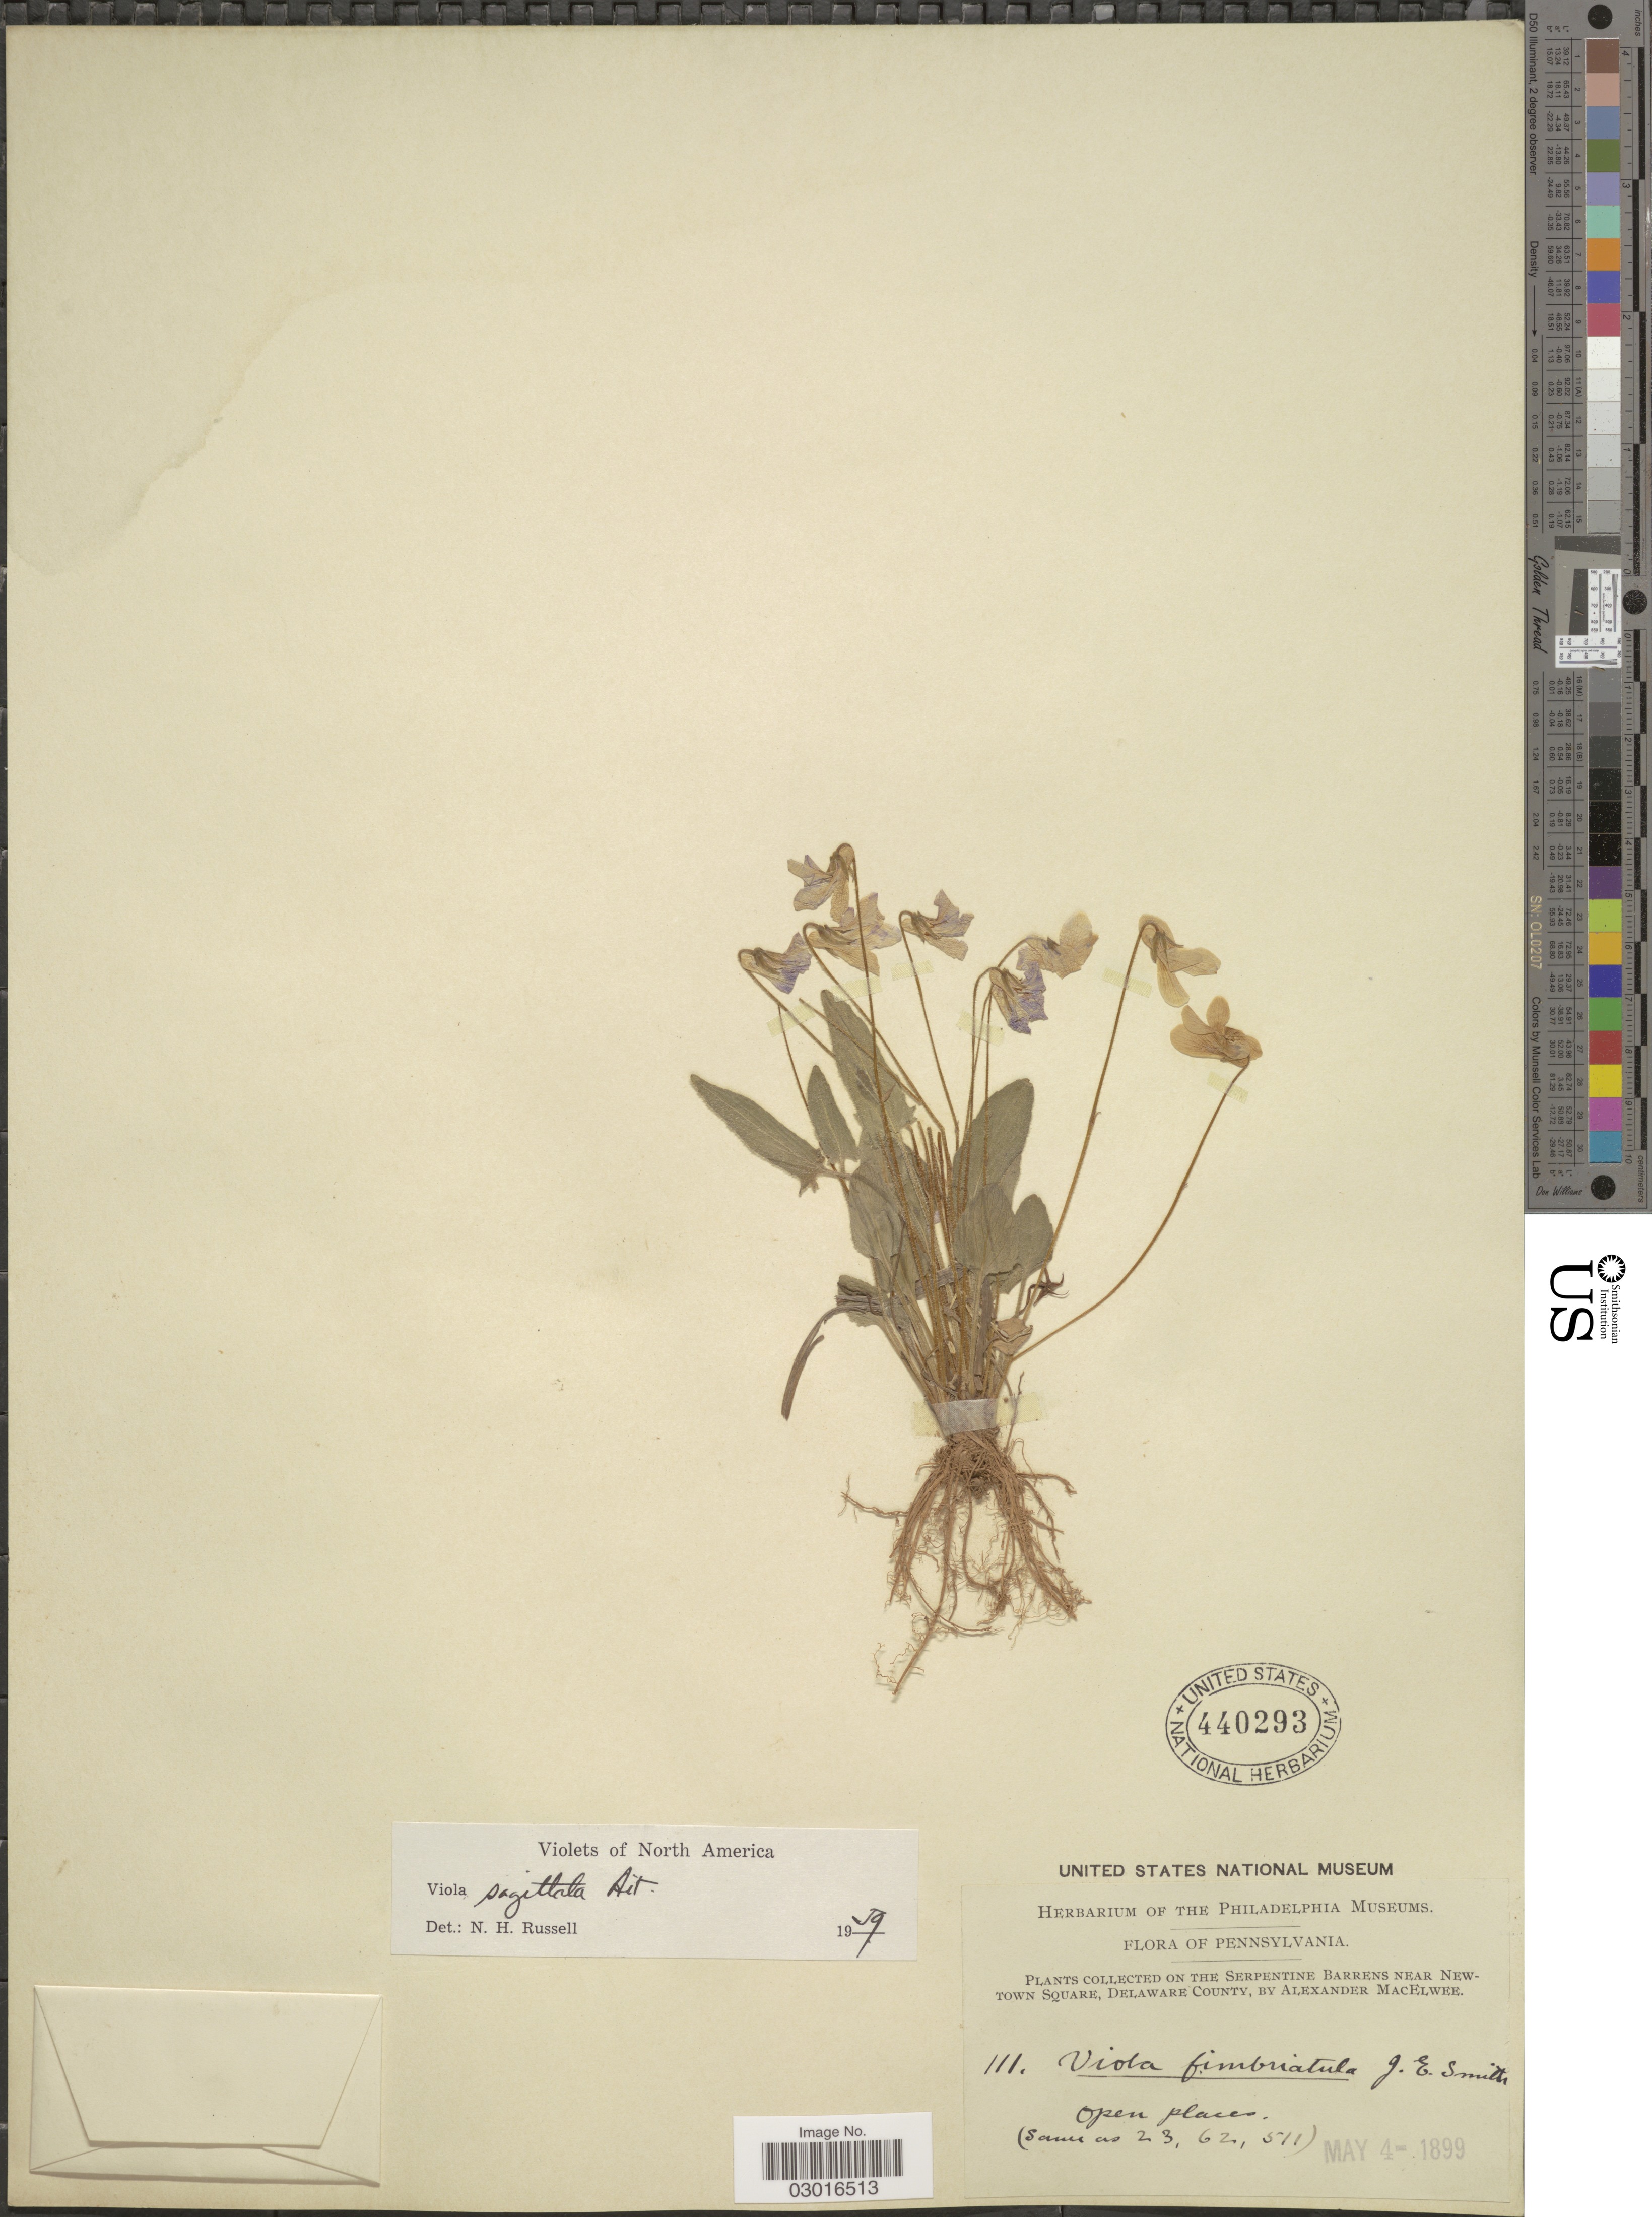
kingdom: Plantae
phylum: Tracheophyta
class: Magnoliopsida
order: Malpighiales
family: Violaceae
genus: Viola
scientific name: Viola sagittata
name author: Aiton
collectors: A. MacElwee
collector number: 111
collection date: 1899-05-04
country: United States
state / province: Pennsylvania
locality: On the Serpentine Barrens near Newtown Square, Delaware County.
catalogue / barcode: US 440293